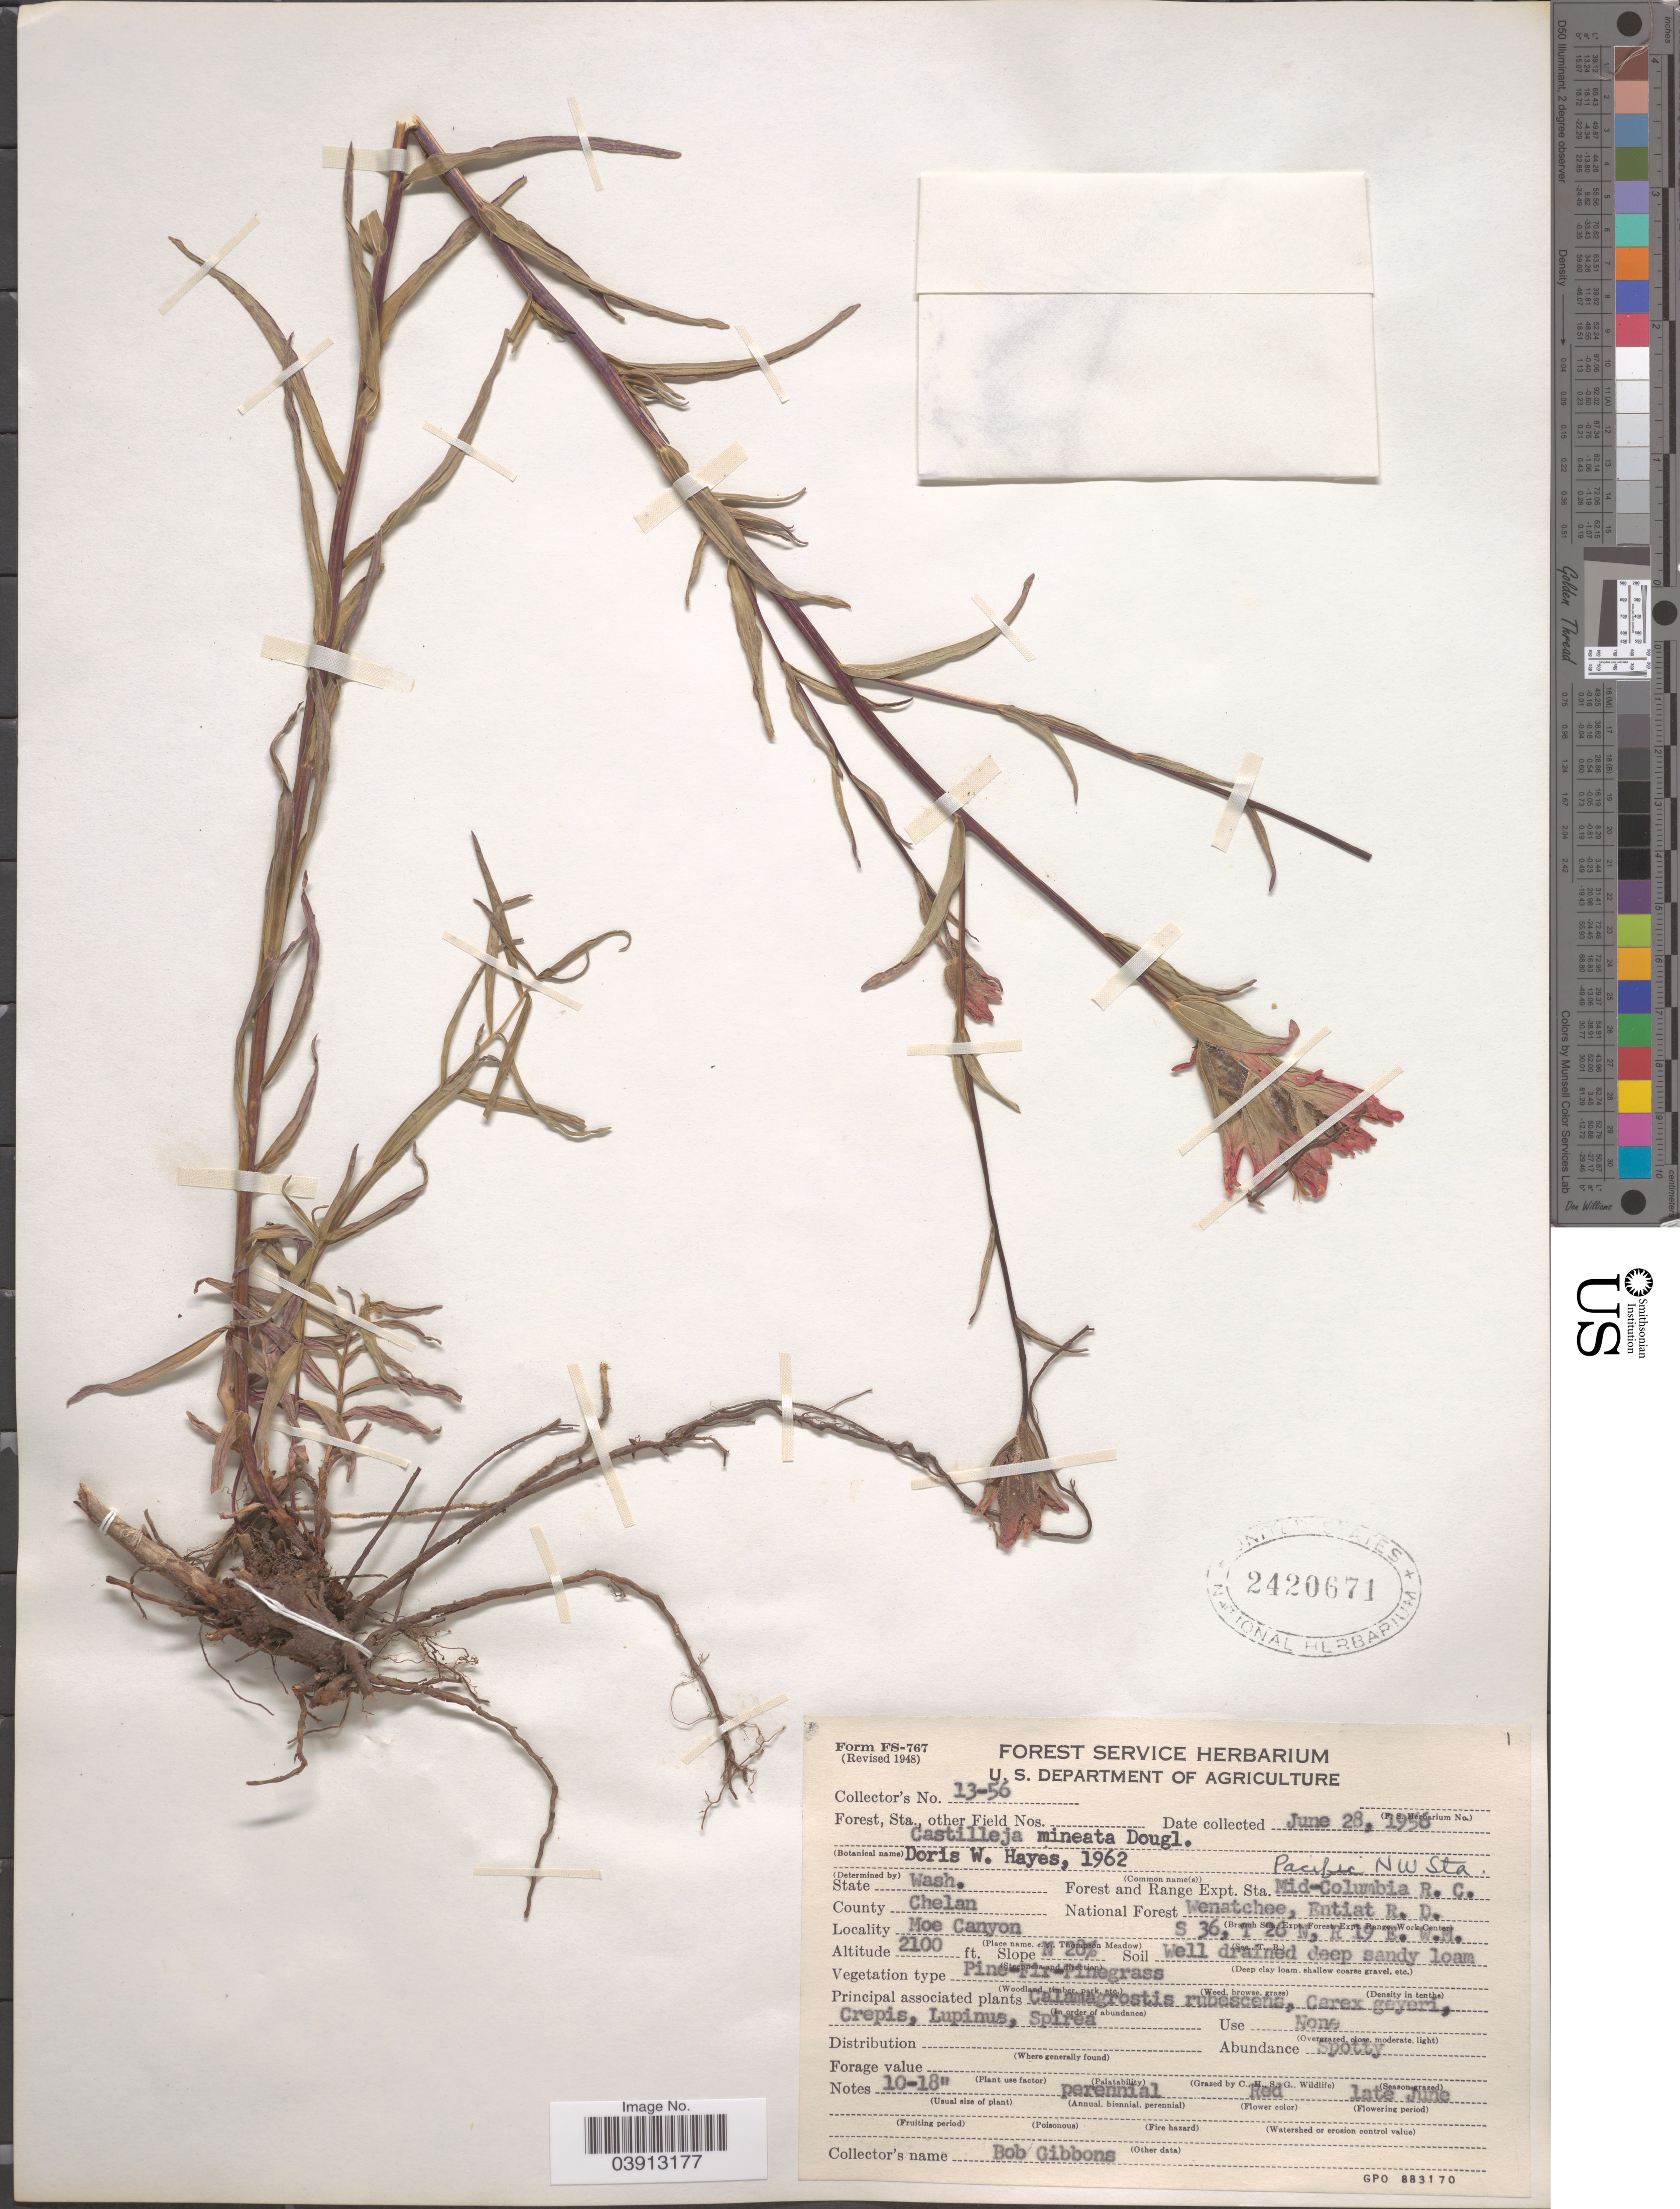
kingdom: Plantae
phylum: Tracheophyta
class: Magnoliopsida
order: Lamiales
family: Orobanchaceae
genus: Castilleja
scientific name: Castilleja miniata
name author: Douglas ex Hook.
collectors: B. Gibbons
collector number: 13-56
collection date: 1956-06-28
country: United States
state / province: Washington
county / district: Chelan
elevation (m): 640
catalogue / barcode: US 2420671